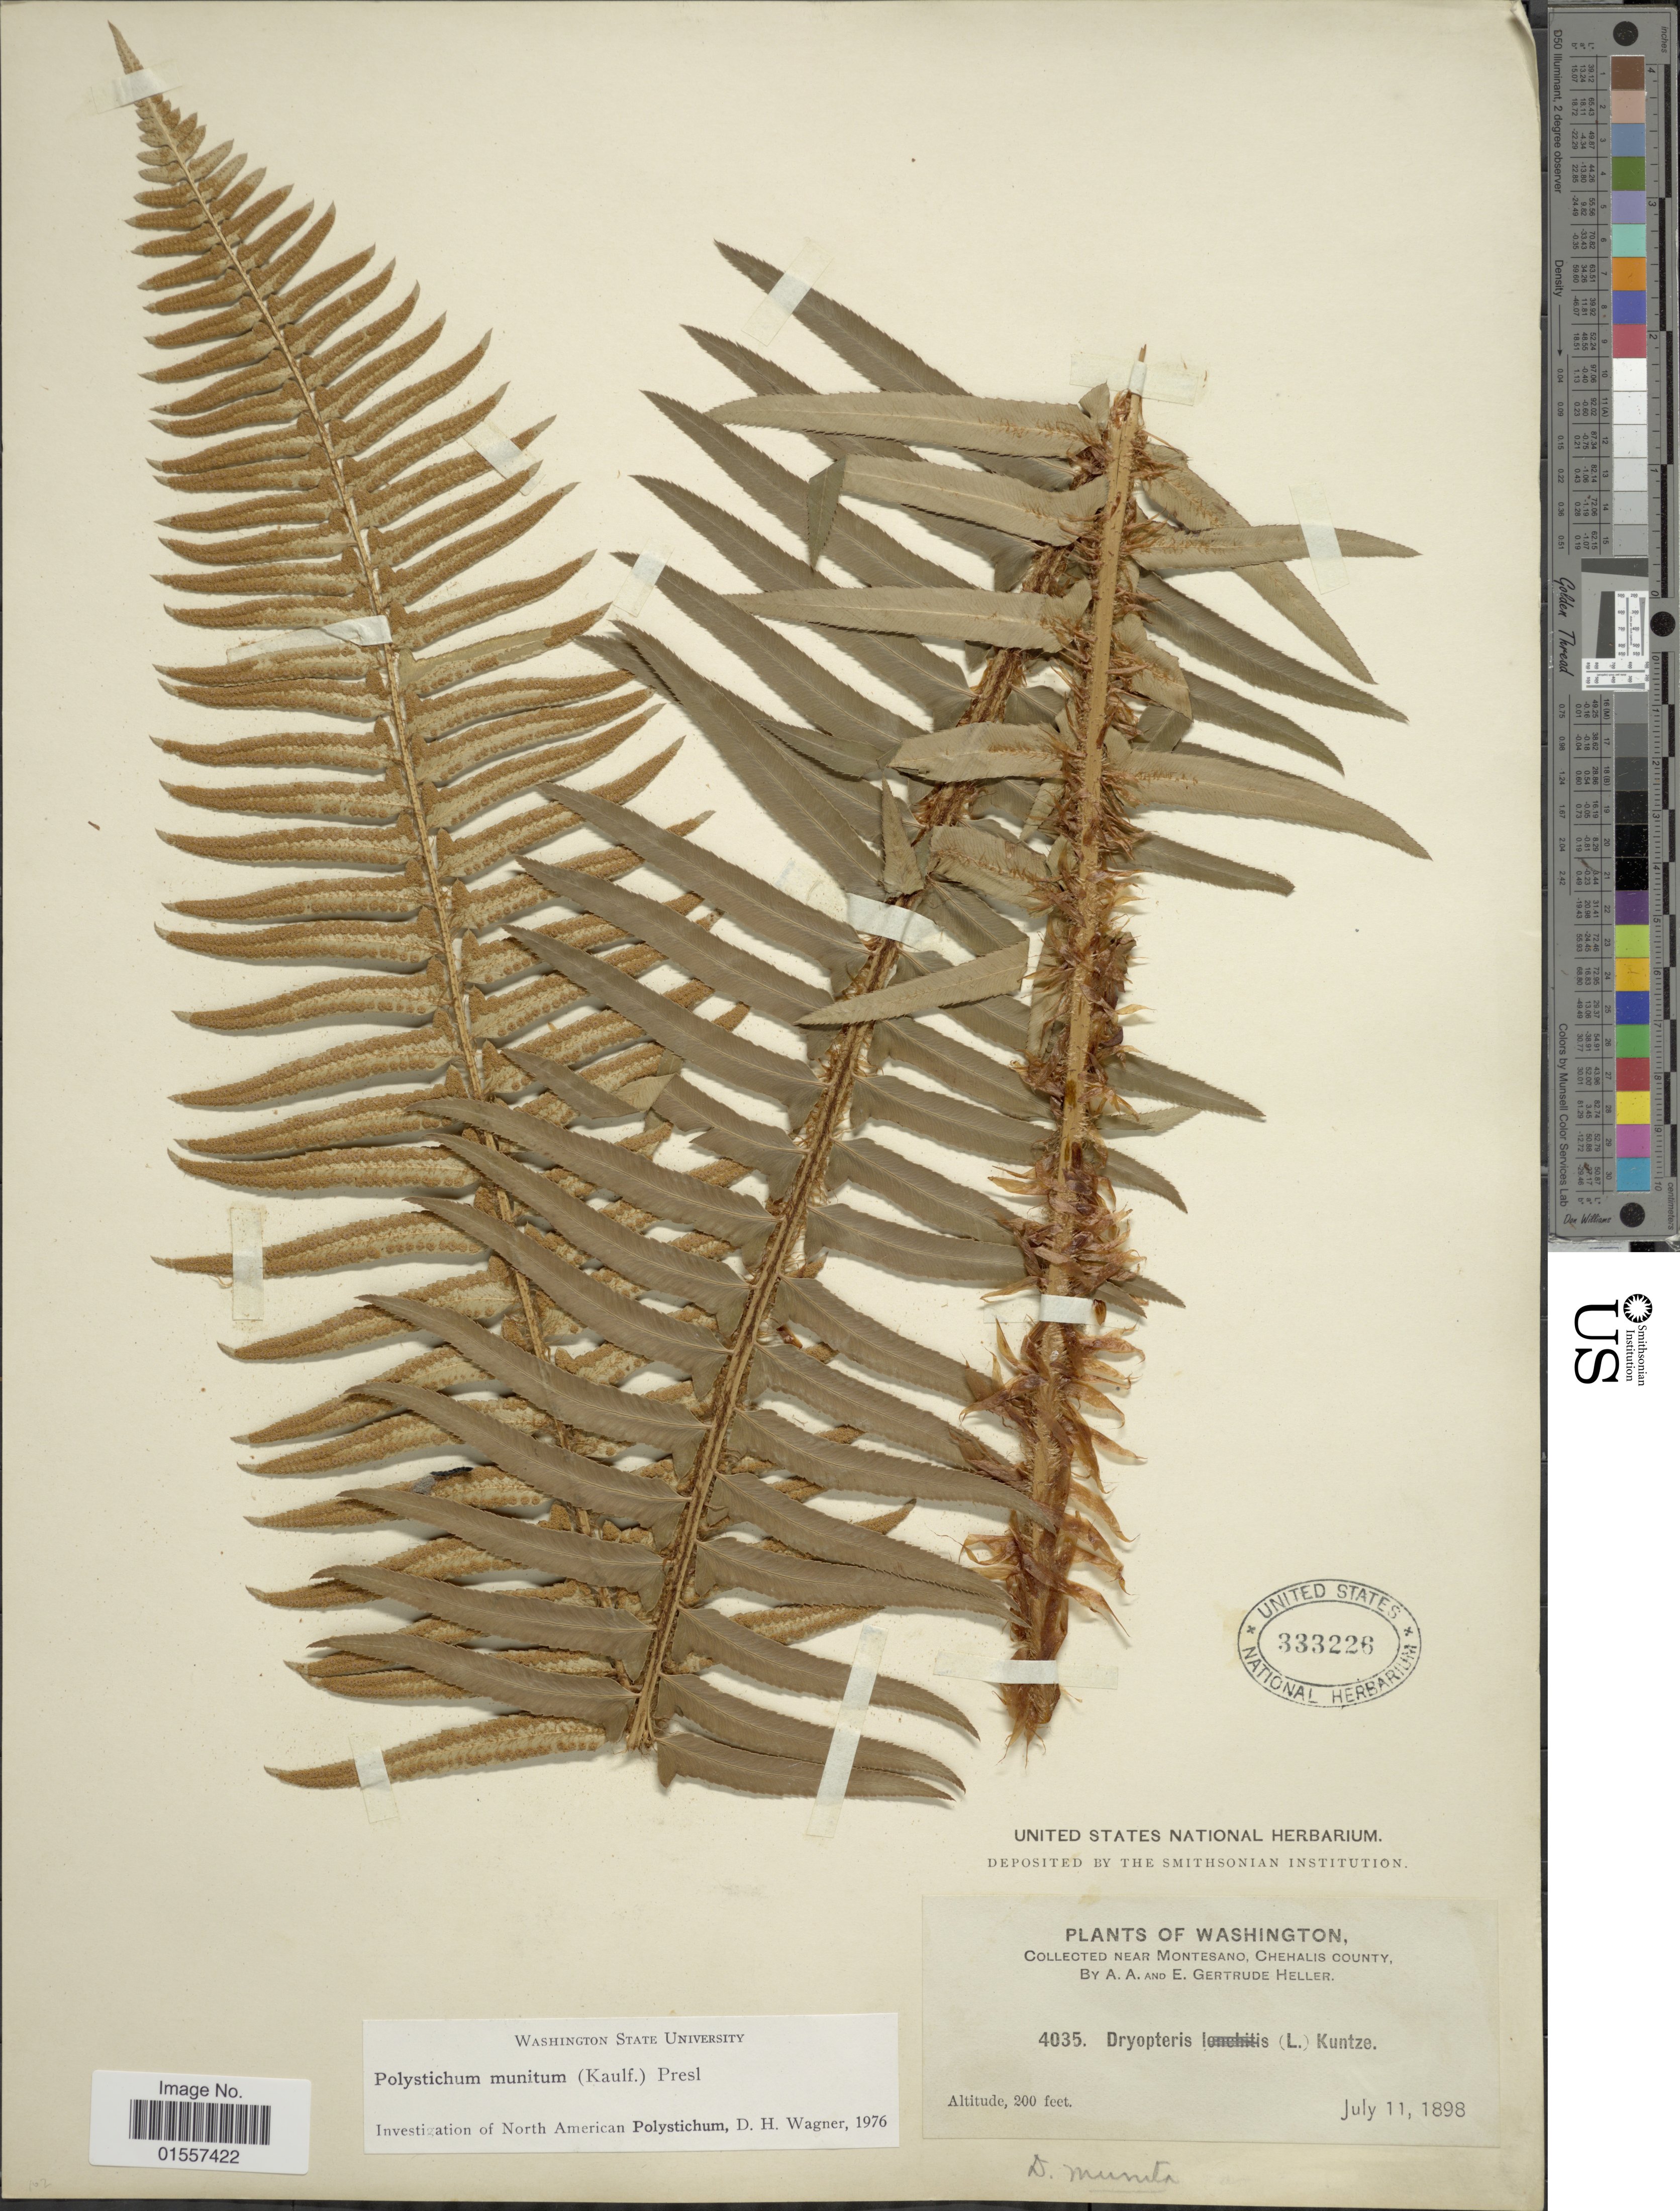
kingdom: Plantae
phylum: Tracheophyta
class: Polypodiopsida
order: Polypodiales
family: Dryopteridaceae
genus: Polystichum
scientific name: Polystichum munitum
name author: (Kaulf.) C. Presl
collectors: A. A. Heller & E. G. Heller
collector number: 4035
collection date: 1898-07-11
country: United States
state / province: Washington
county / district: Grays Harbor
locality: Washigton, near Montesano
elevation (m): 61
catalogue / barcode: US 333226